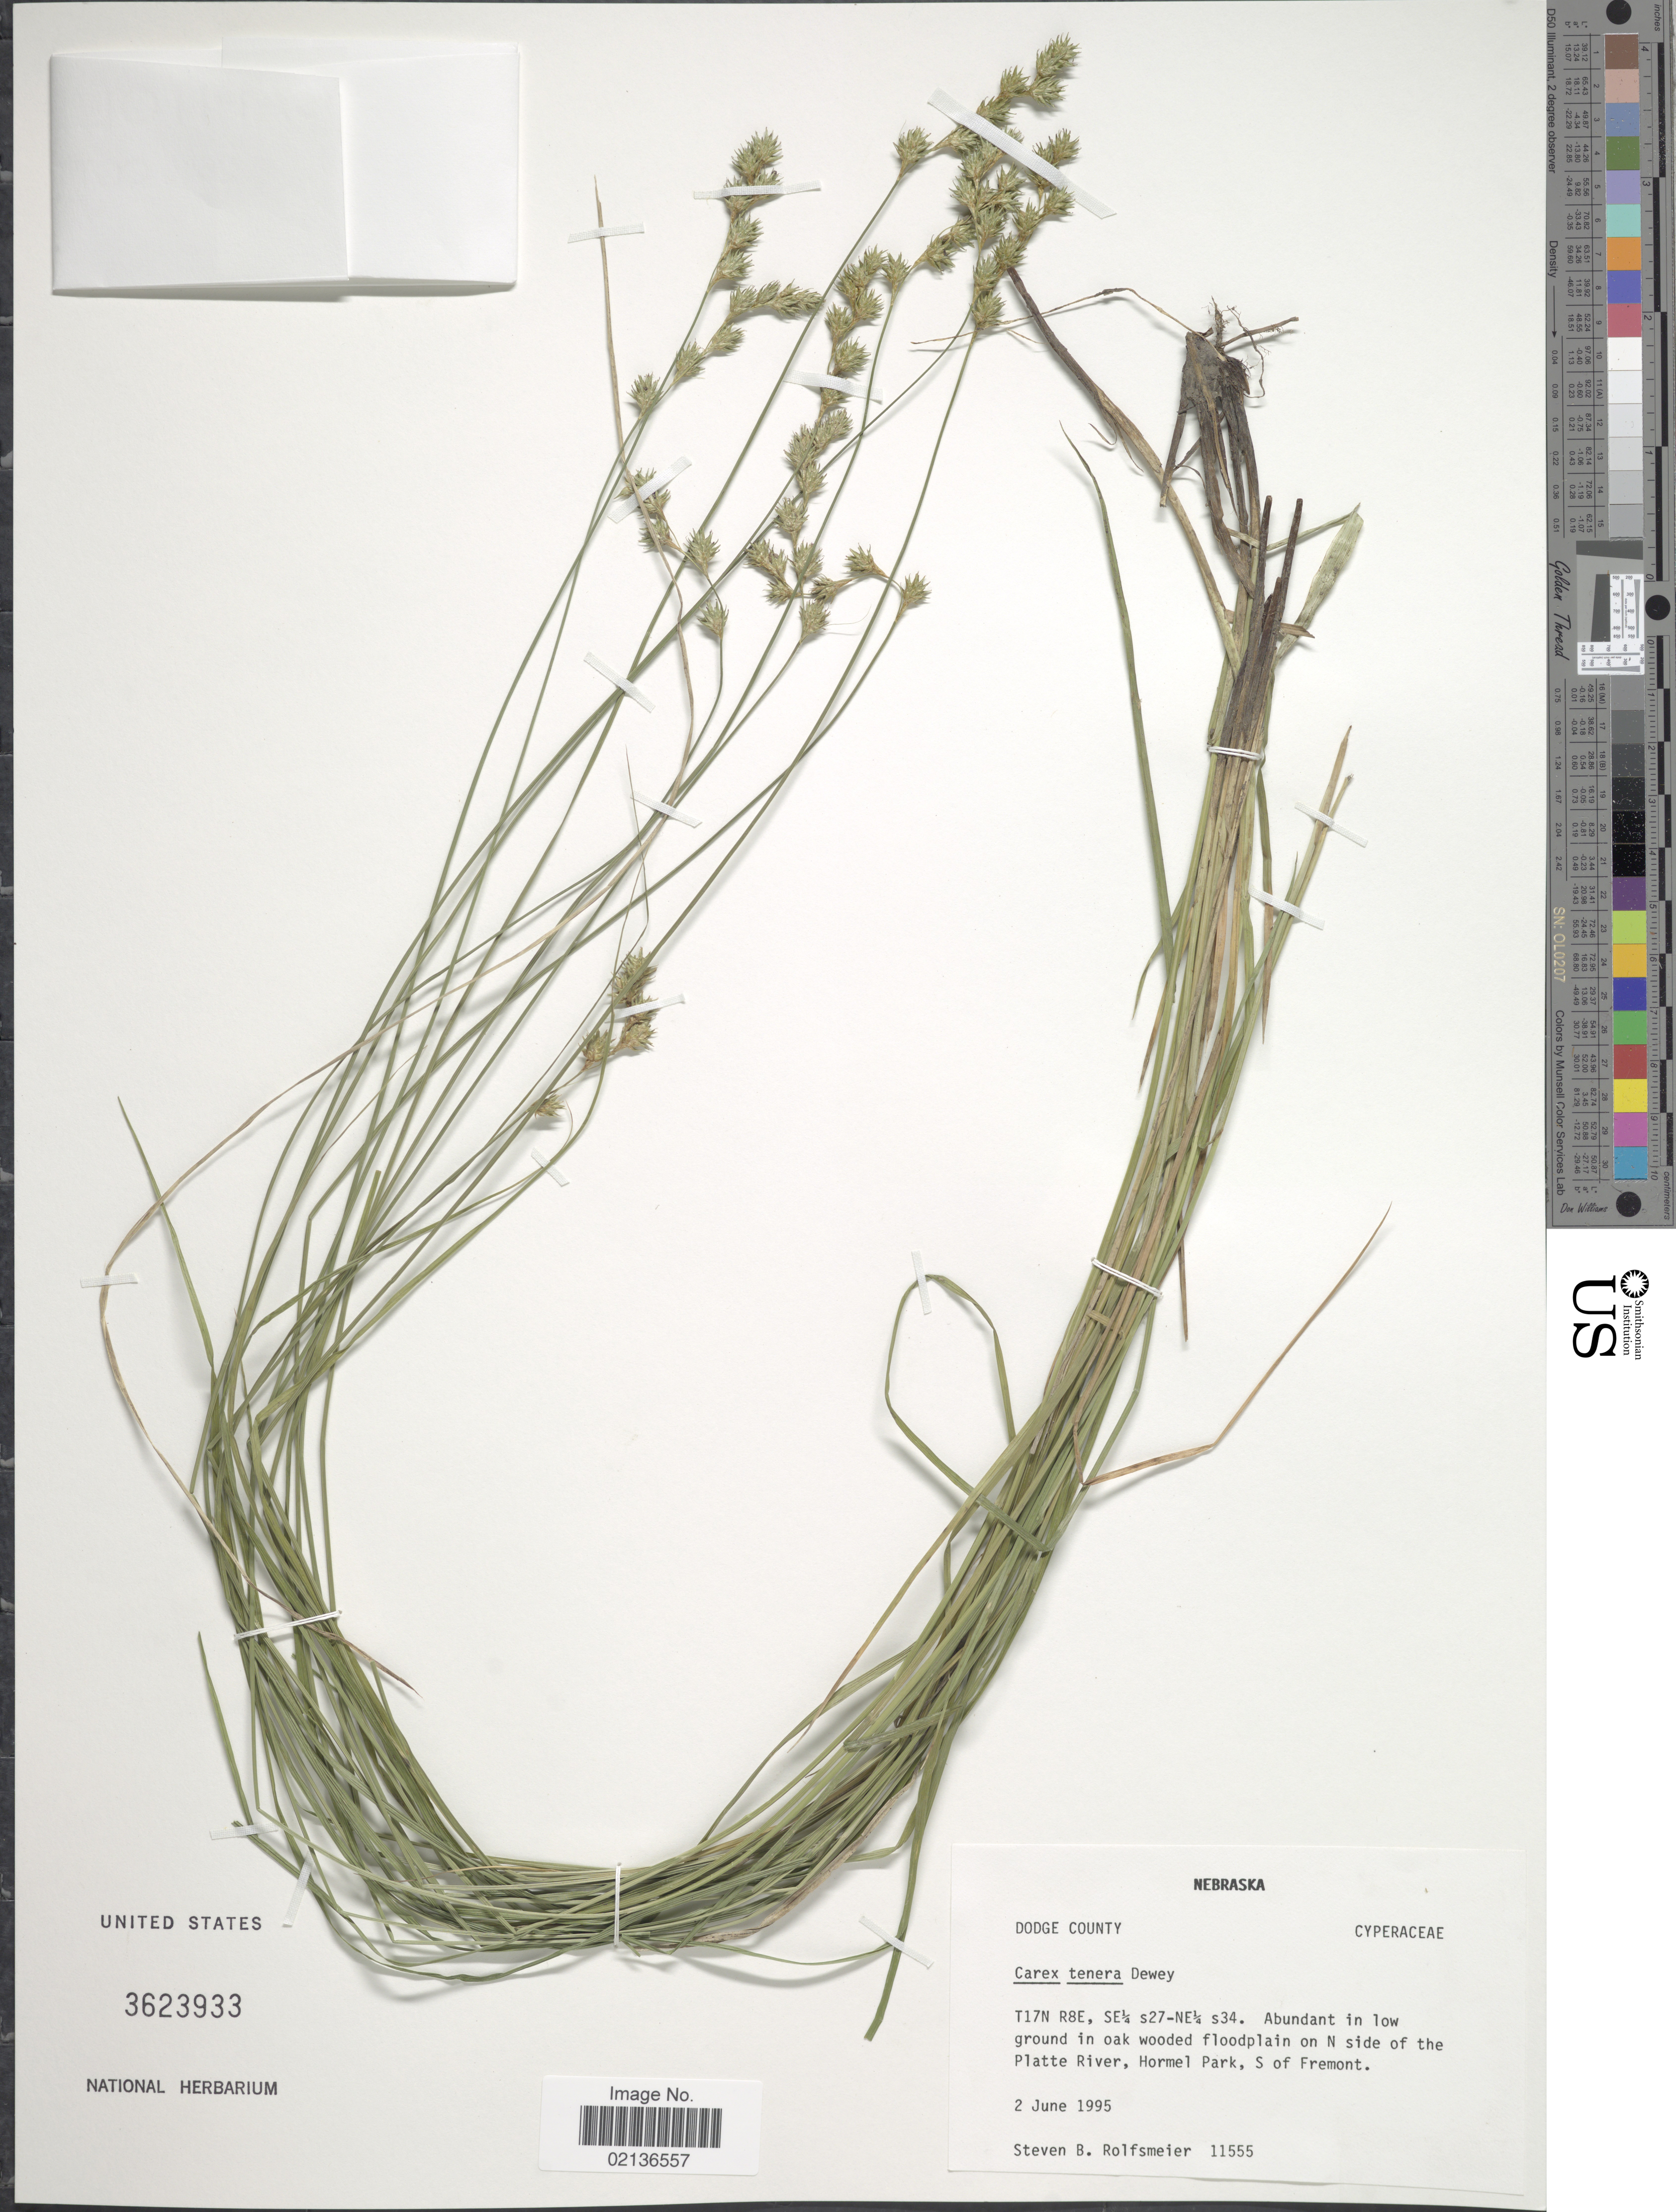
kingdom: Plantae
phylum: Tracheophyta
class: Liliopsida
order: Poales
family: Cyperaceae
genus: Carex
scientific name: Carex tenera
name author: Dewey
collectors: S. Rolfsmeier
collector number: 11555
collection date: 1995-06-02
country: United States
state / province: Nebraska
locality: T17N, R8E, s27-NE¼ s34, Abundant in low ground in oak wooded floodplain on N side of the Platte River, Hormek Park, S of Fremont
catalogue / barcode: US 3623933